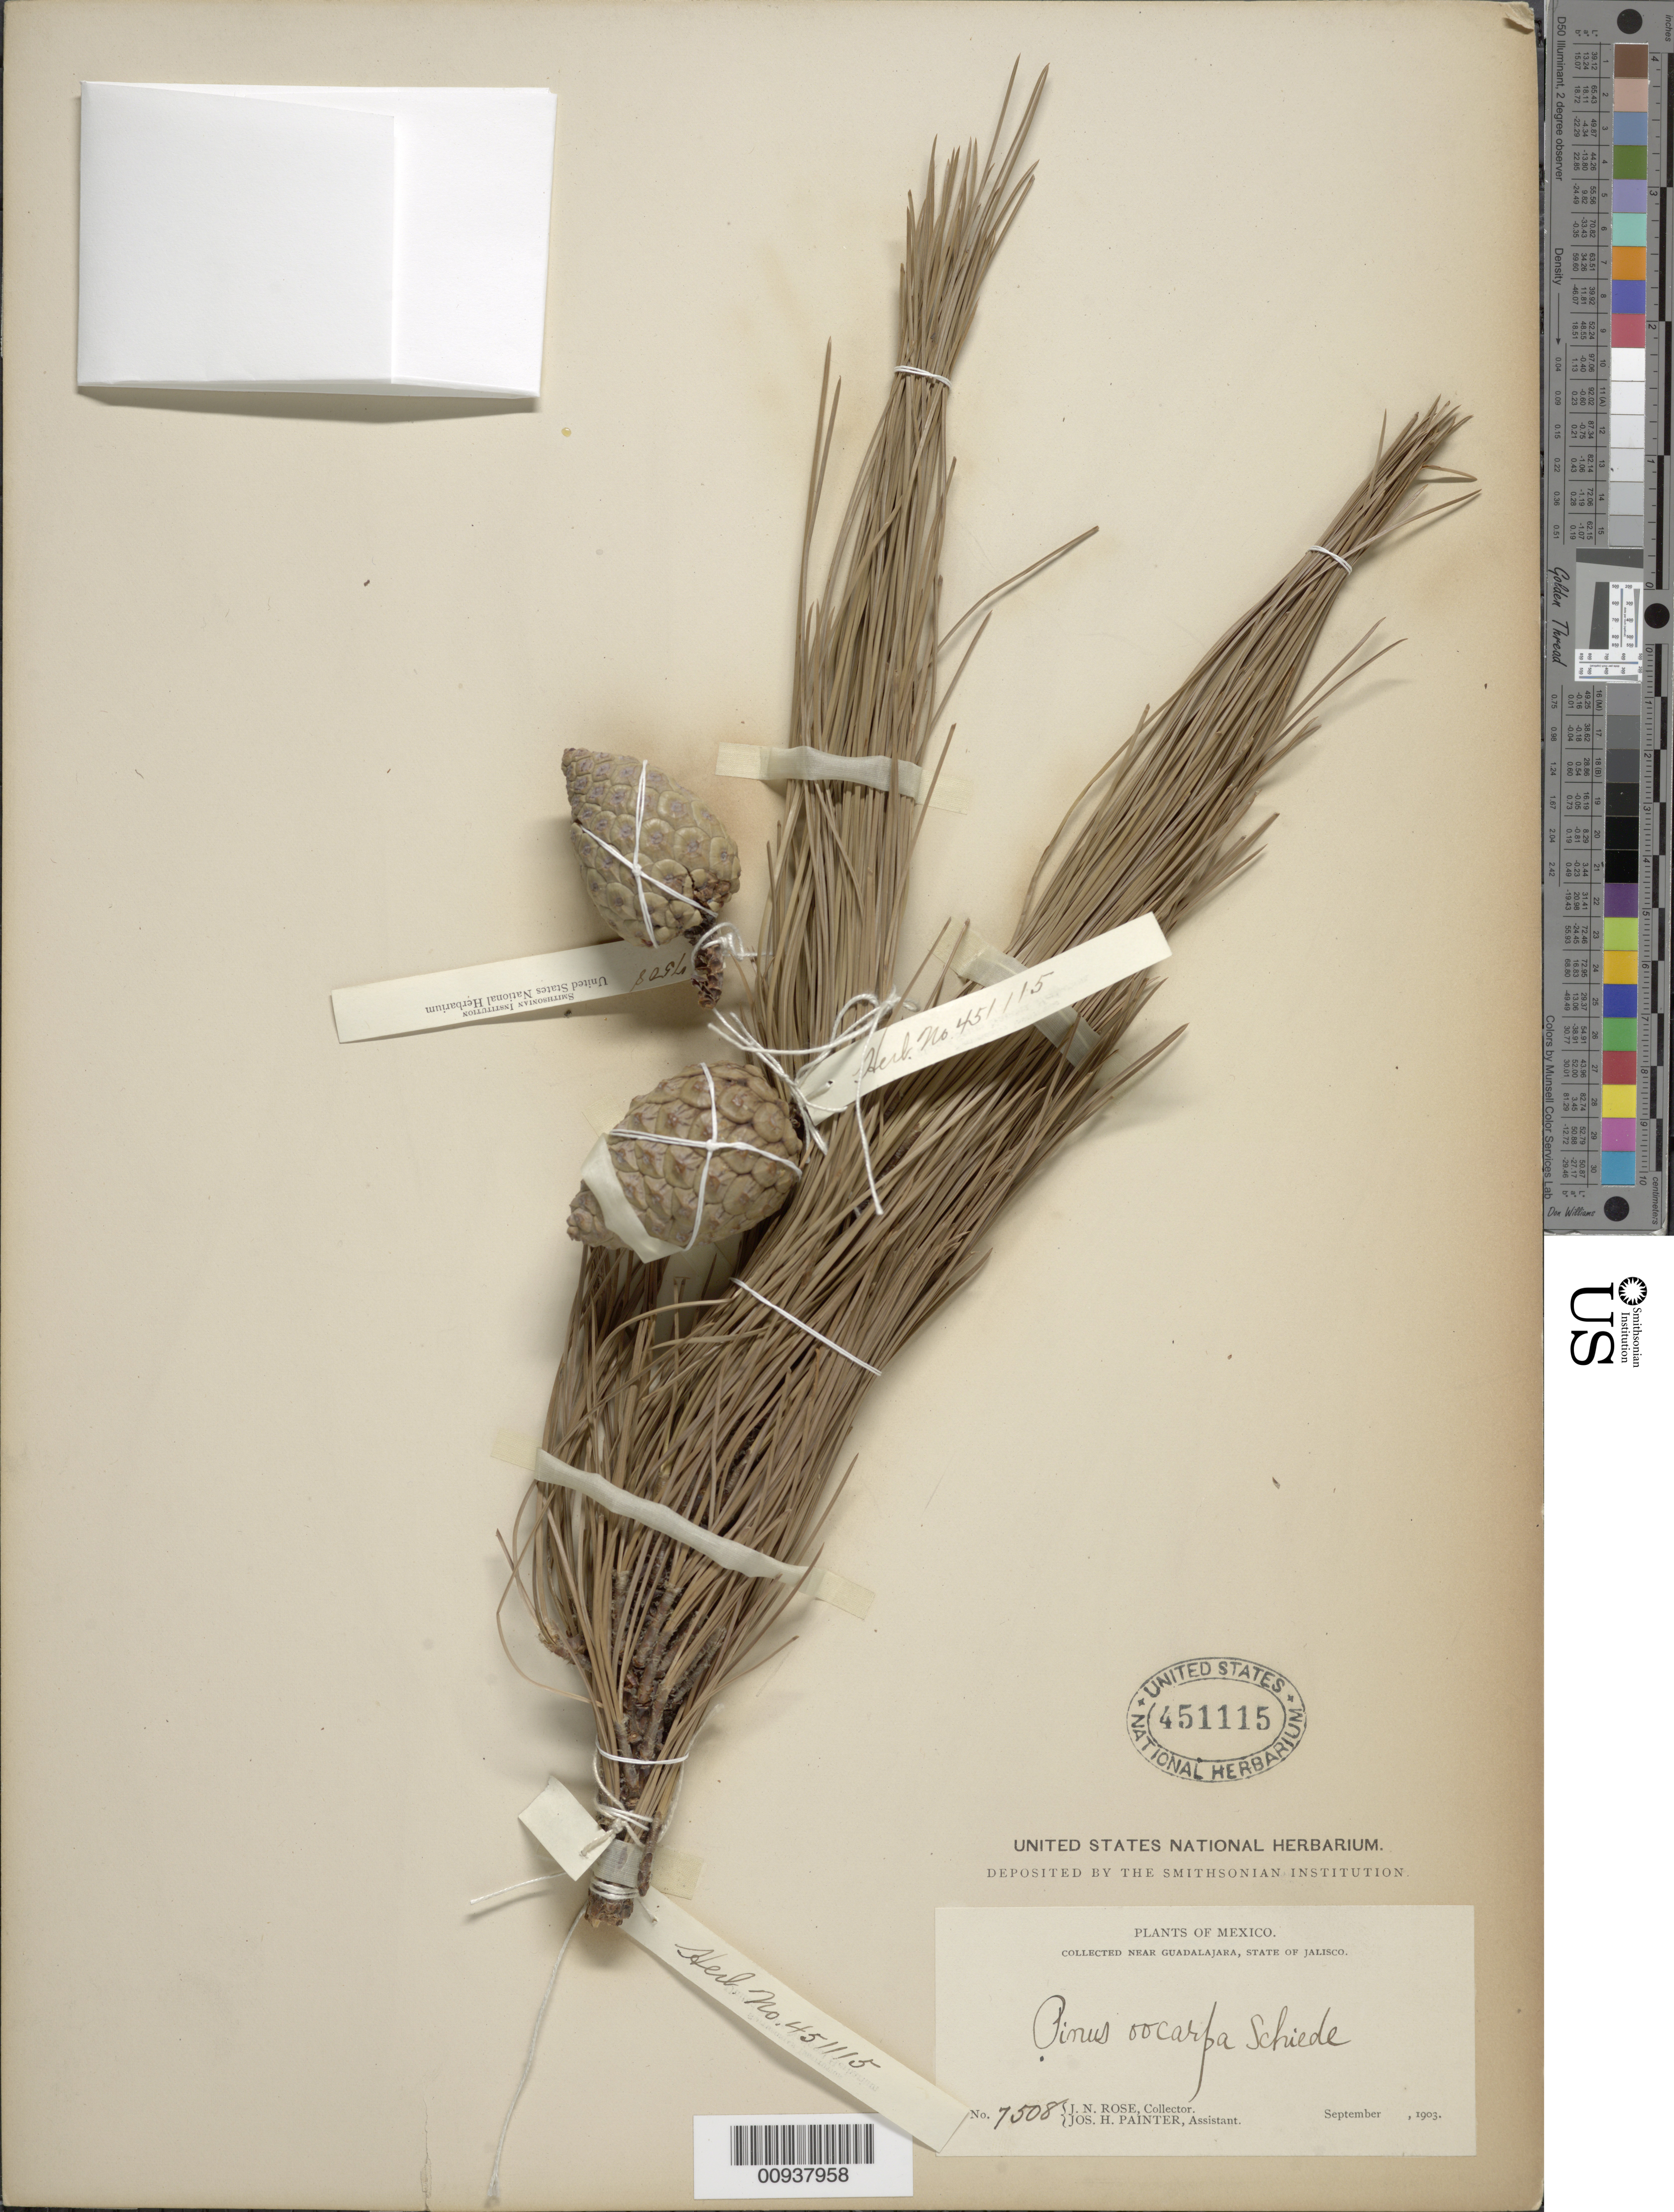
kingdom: Plantae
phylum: Tracheophyta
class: Pinopsida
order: Pinales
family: Pinaceae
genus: Pinus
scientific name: Pinus oocarpa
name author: Schiede ex Schltdl.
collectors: J. N. Rose & J. H. Painter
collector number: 7508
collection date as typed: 30 Sep 1903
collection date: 1903-09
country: Mexico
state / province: Jalisco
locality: Near Guadalajara.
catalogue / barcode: US 451115